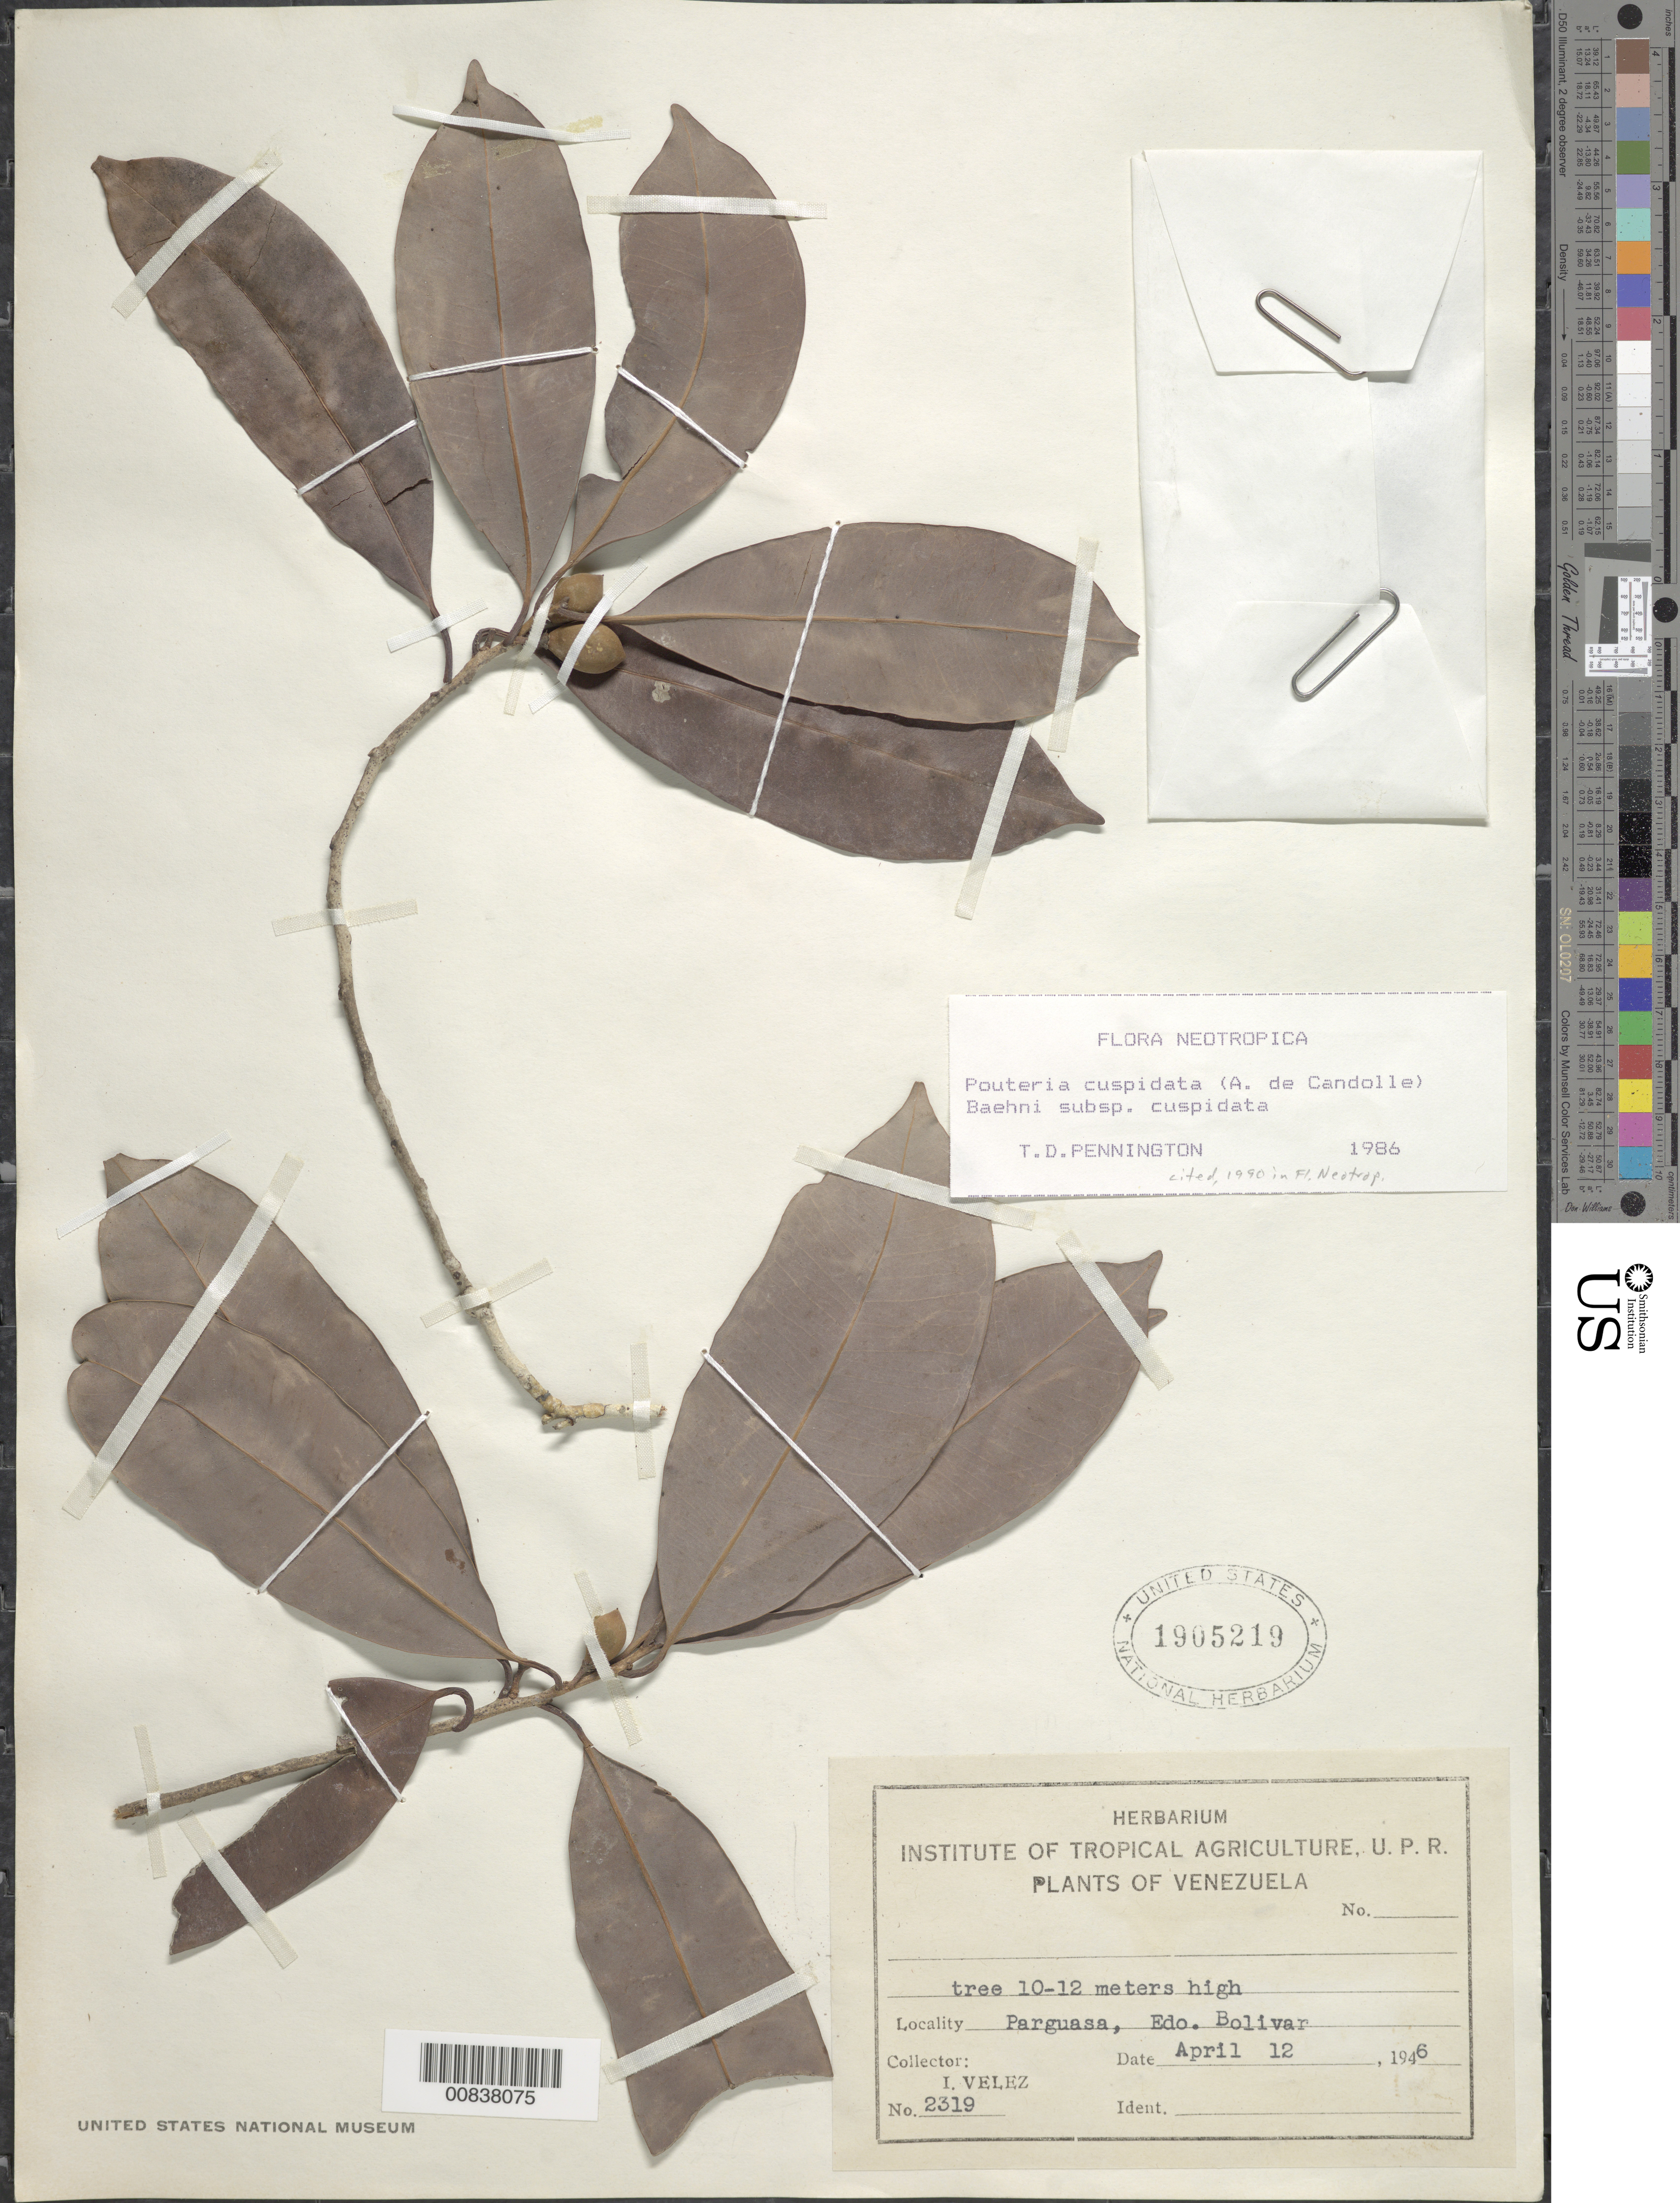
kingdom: Plantae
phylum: Tracheophyta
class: Magnoliopsida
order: Ericales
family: Sapotaceae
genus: Pouteria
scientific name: Pouteria cuspidata subsp. cuspidata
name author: (A. DC.) Baehni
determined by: Pennington, T. D., (K)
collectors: I. Velez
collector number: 2319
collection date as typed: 12-Apr-46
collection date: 1946-04-12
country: Venezuela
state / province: Bolívar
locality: Parguasa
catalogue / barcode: US 1905219